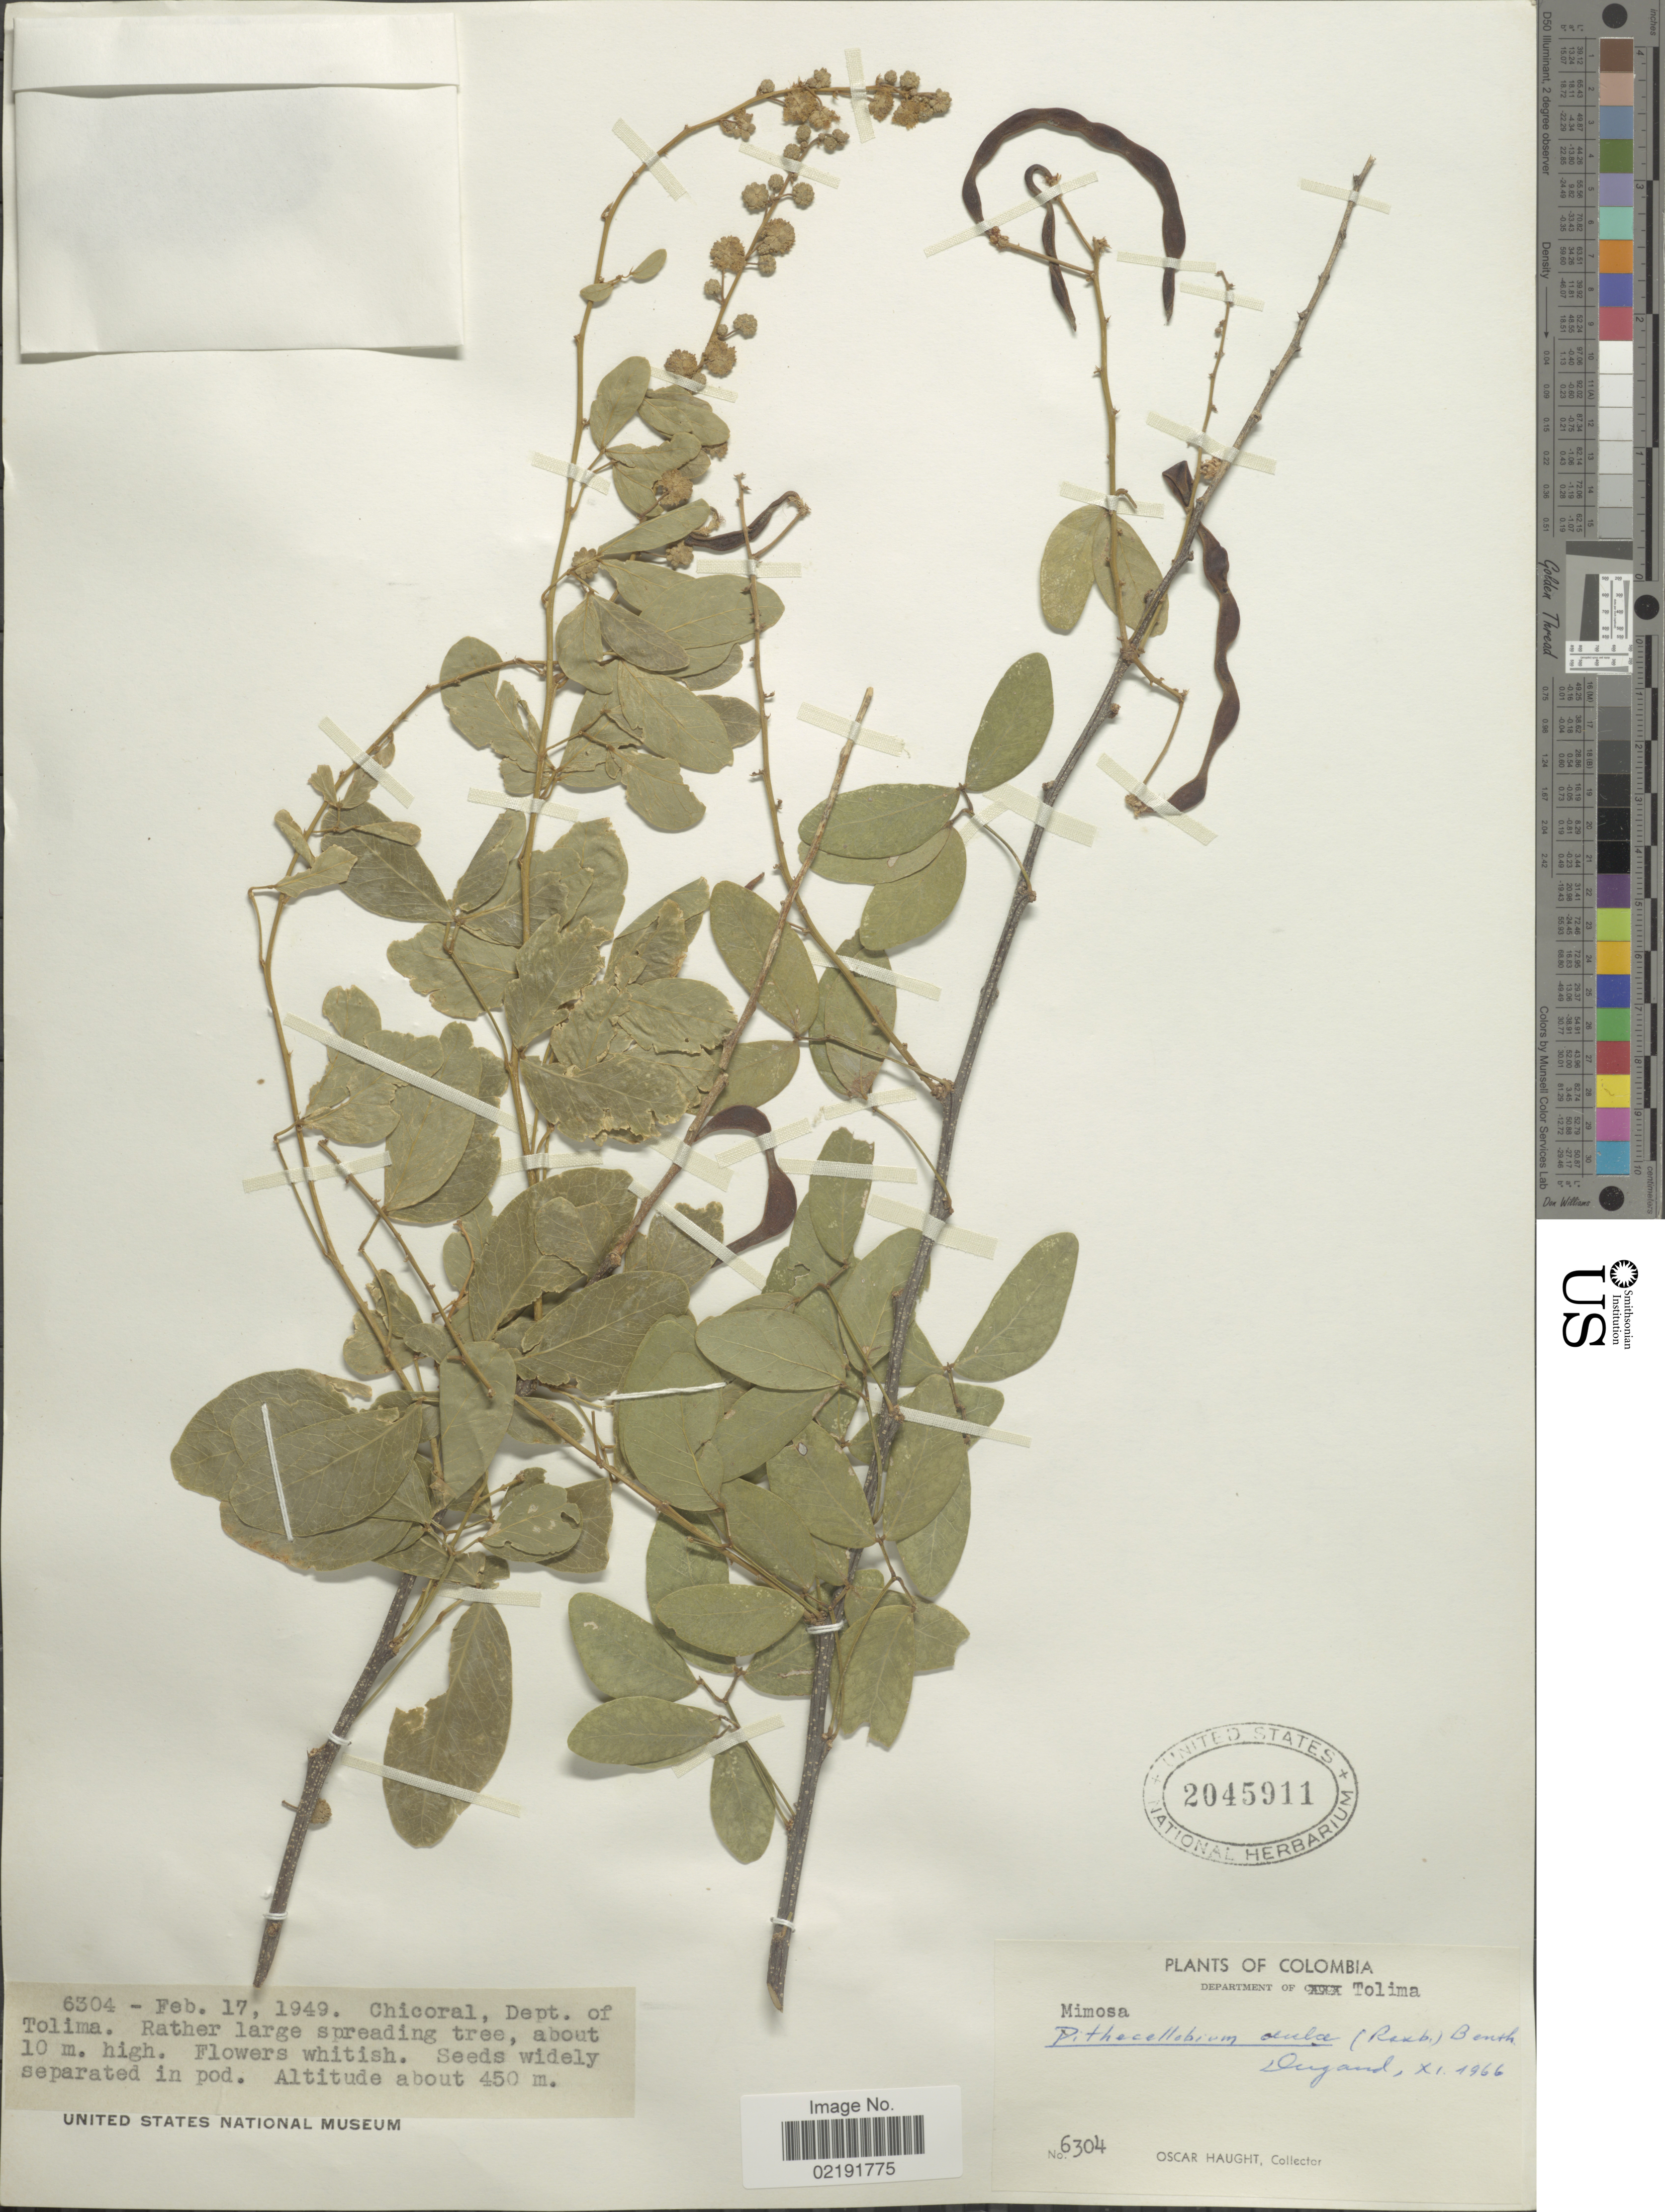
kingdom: Plantae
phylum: Tracheophyta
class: Magnoliopsida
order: Fabales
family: Fabaceae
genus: Pithecellobium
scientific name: Pithecellobium dulce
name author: (Roxb.) Benth.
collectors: O. L. Haught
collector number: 6304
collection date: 1949-02-17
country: Colombia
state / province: Tolima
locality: Chicoral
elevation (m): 450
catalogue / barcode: US 2045911